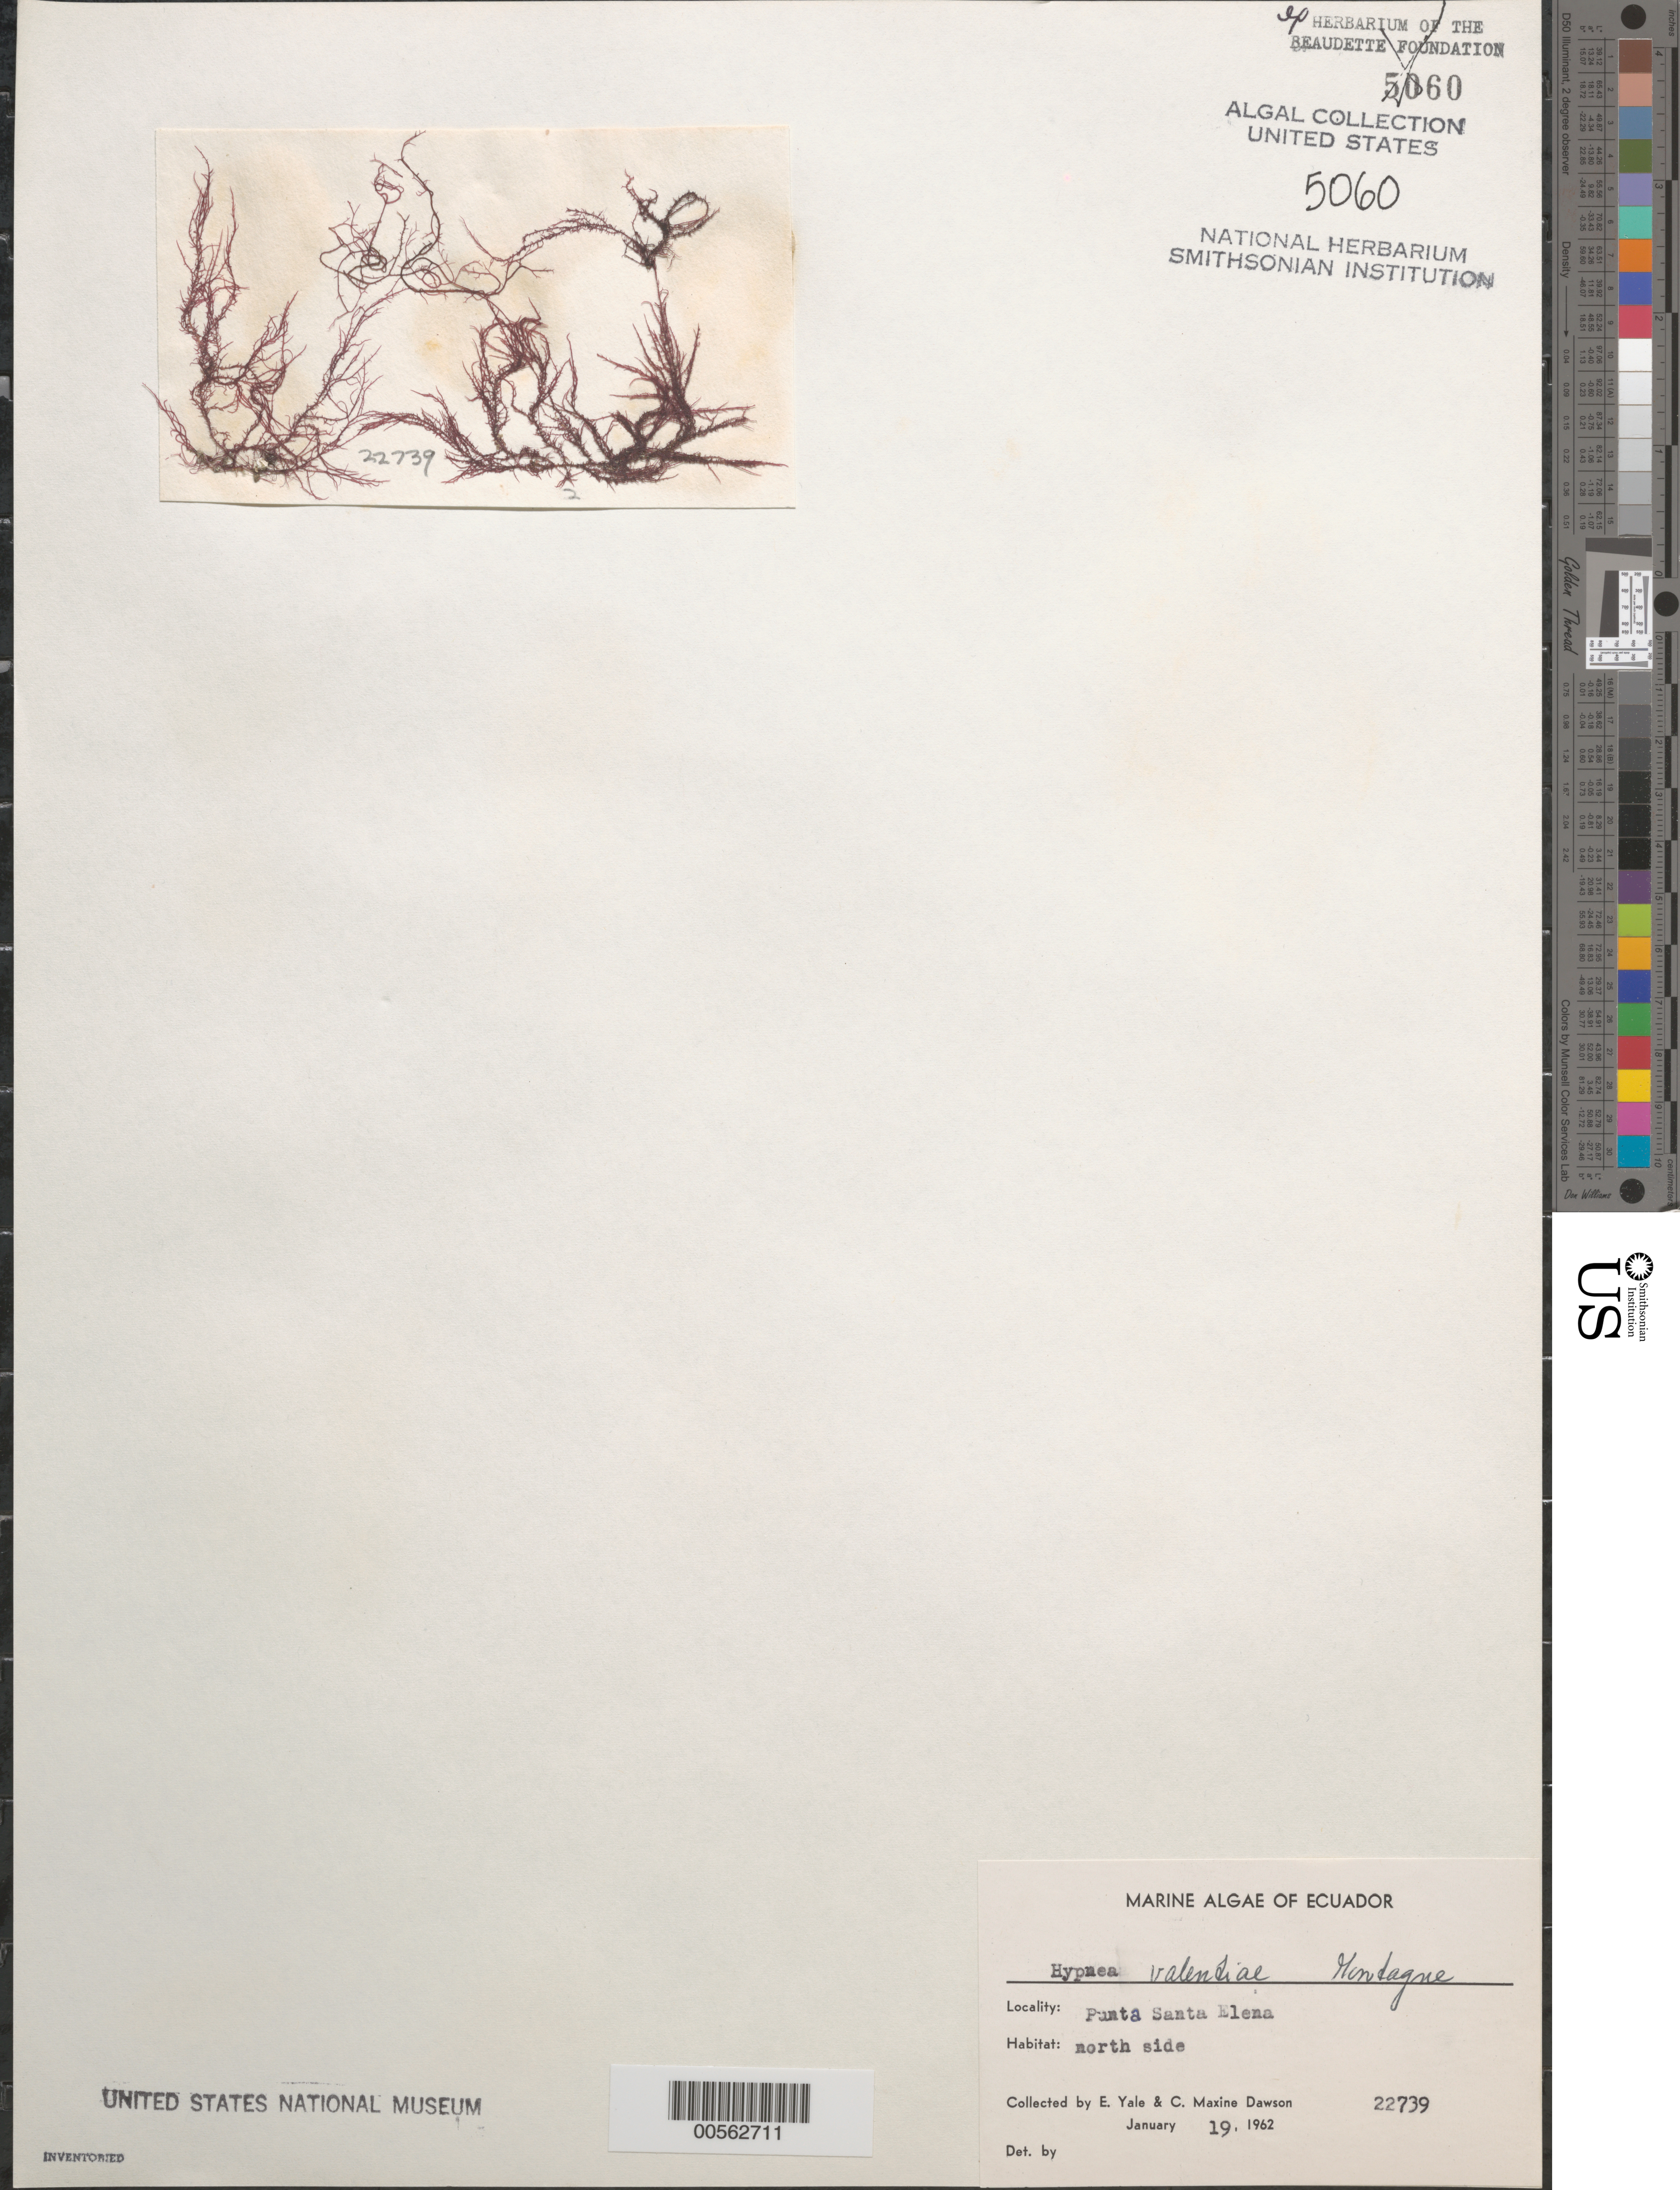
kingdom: Plantae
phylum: Rhodophyta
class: Florideophyceae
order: Gigartinales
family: Cystocloniaceae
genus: Hypnea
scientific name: Hypnea valentiae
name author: (Turner) Mont.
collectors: E. Y. Dawson & C. M. Dawson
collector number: EYD 22739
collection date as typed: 19 Jan 1962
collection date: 1962-01-19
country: Ecuador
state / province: Guayas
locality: Punta Santa Elena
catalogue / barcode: US 5060